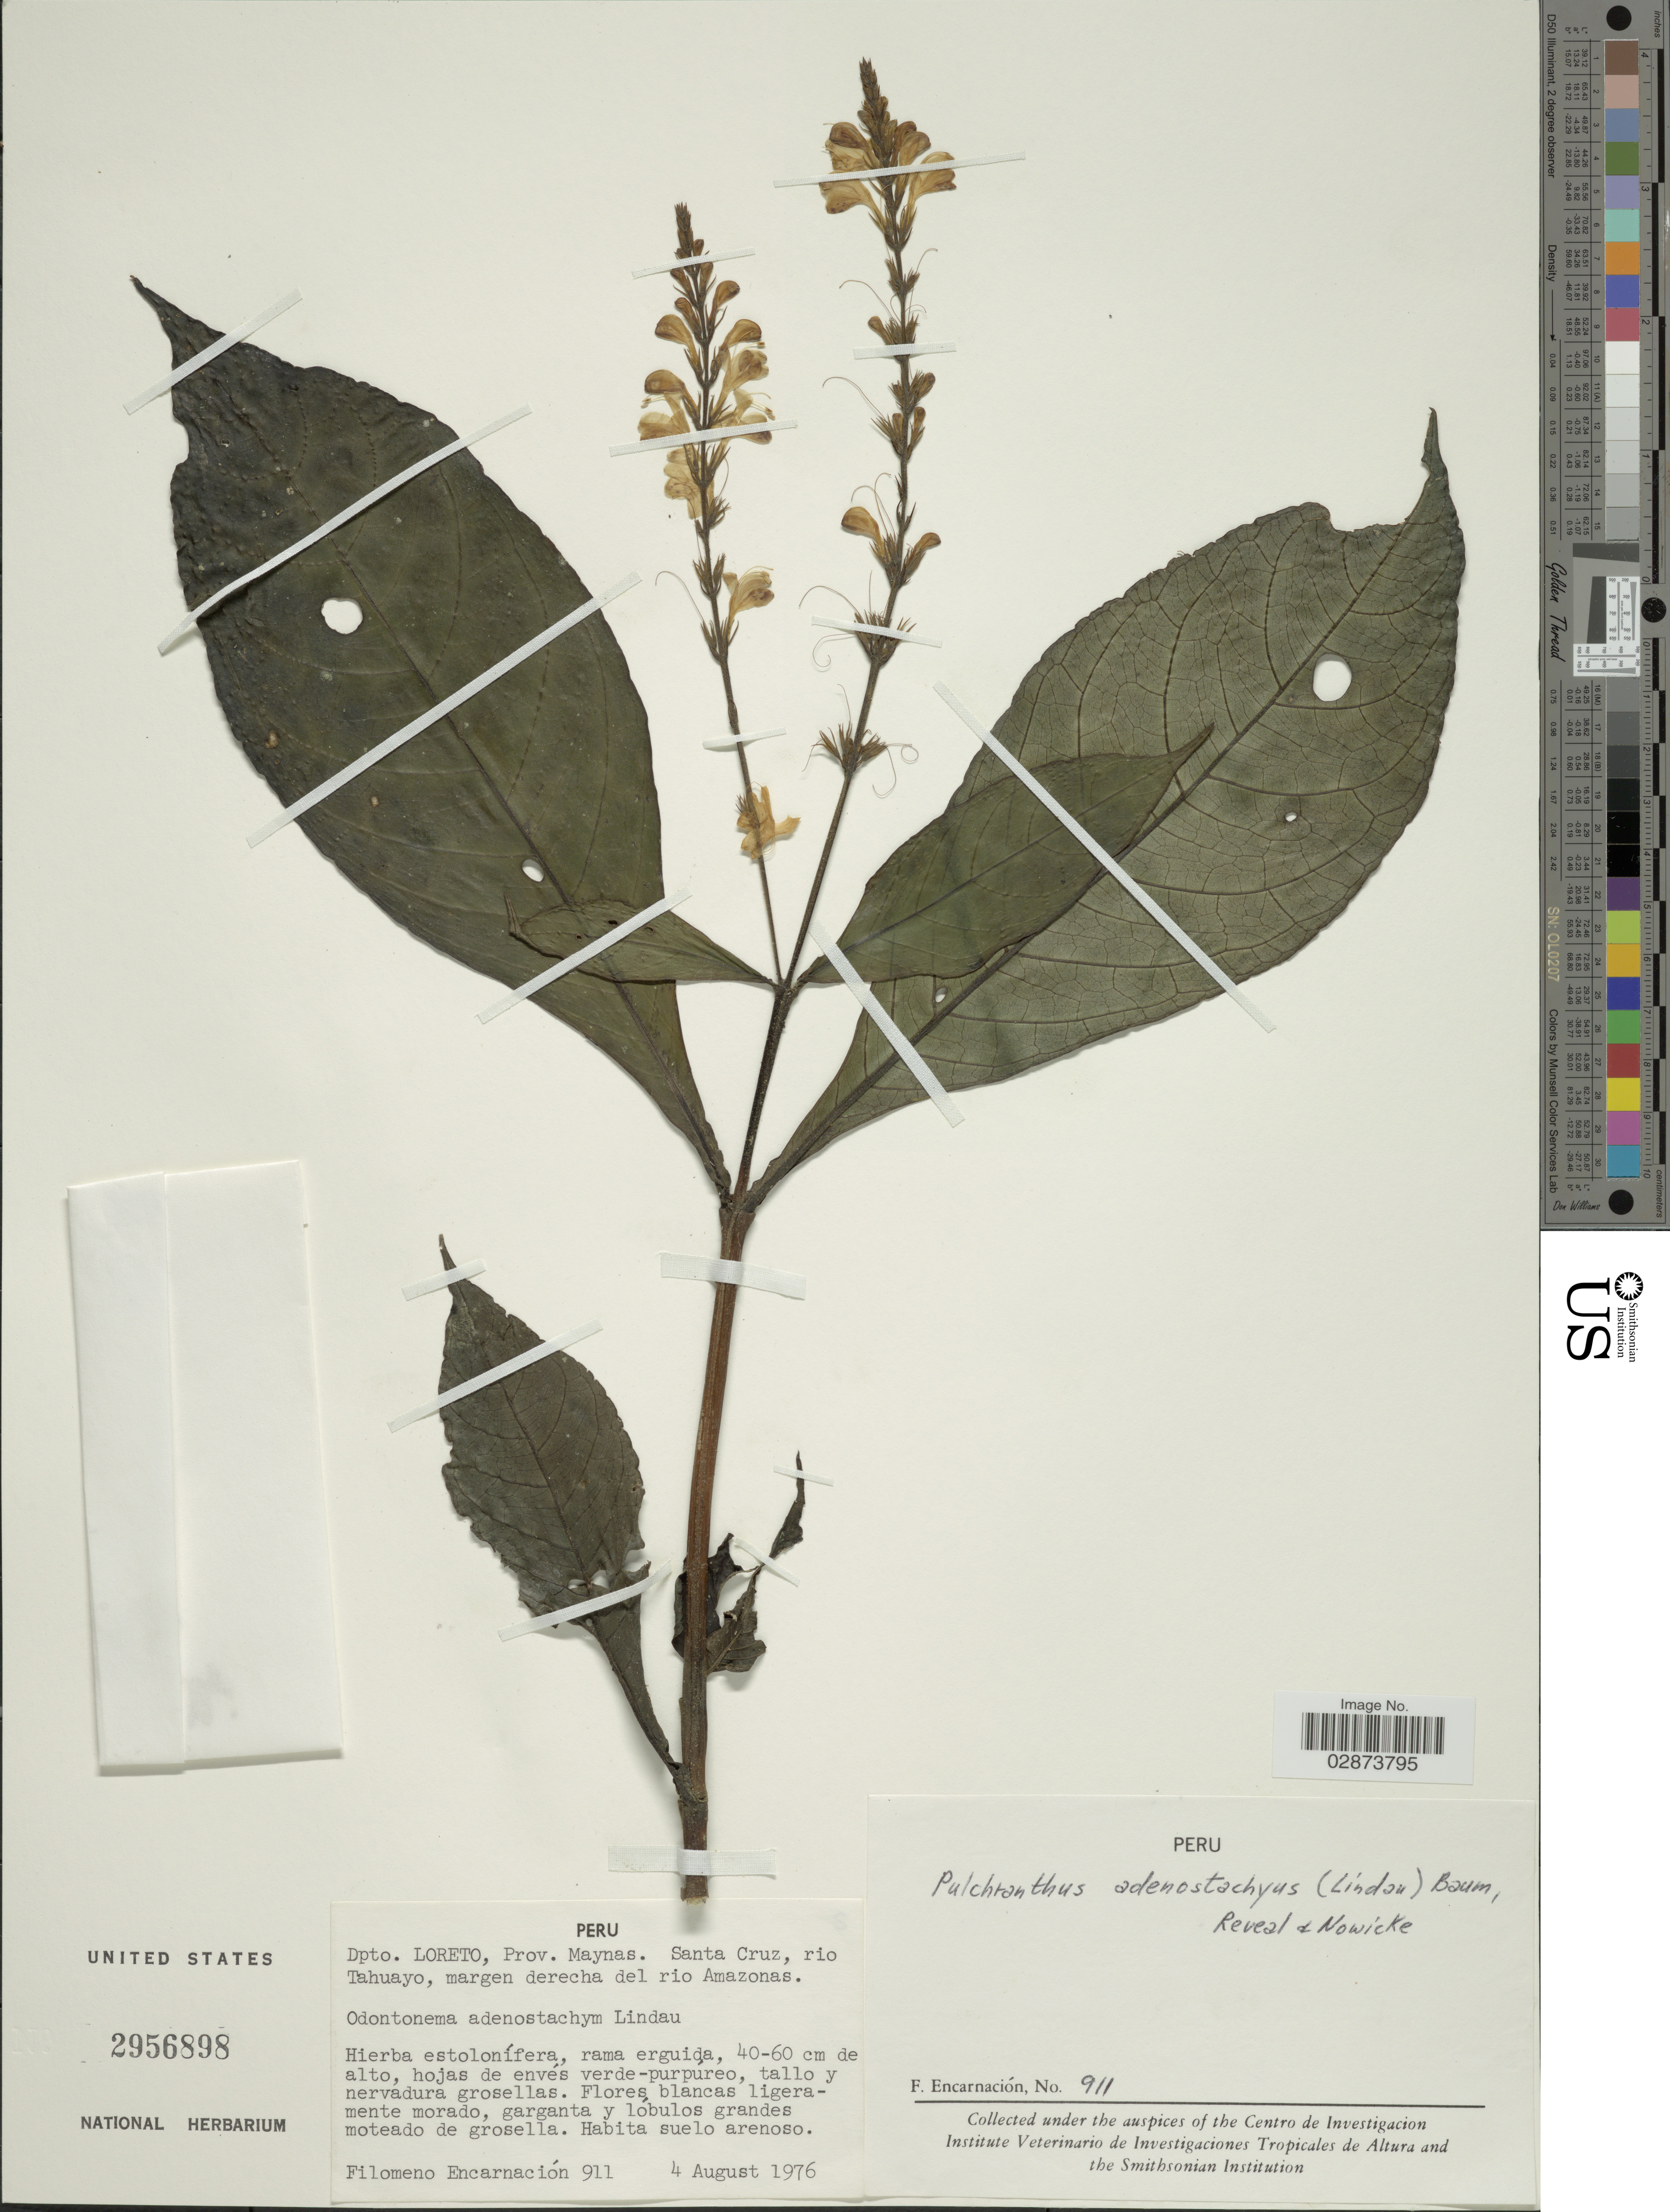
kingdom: Plantae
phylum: Tracheophyta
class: Magnoliopsida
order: Lamiales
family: Acanthaceae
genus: Pulchranthus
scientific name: Pulchranthus adenostachyus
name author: (Lindau) V.M. Baum et al.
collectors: F. Encarnación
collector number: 911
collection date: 1976-08-04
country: Peru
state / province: Loreto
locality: Dpto. Loreto, Prov. Maynas. Santa Cruz, rio Tahuayo, margen derecha del rio Amazonas.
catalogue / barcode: US 2956898